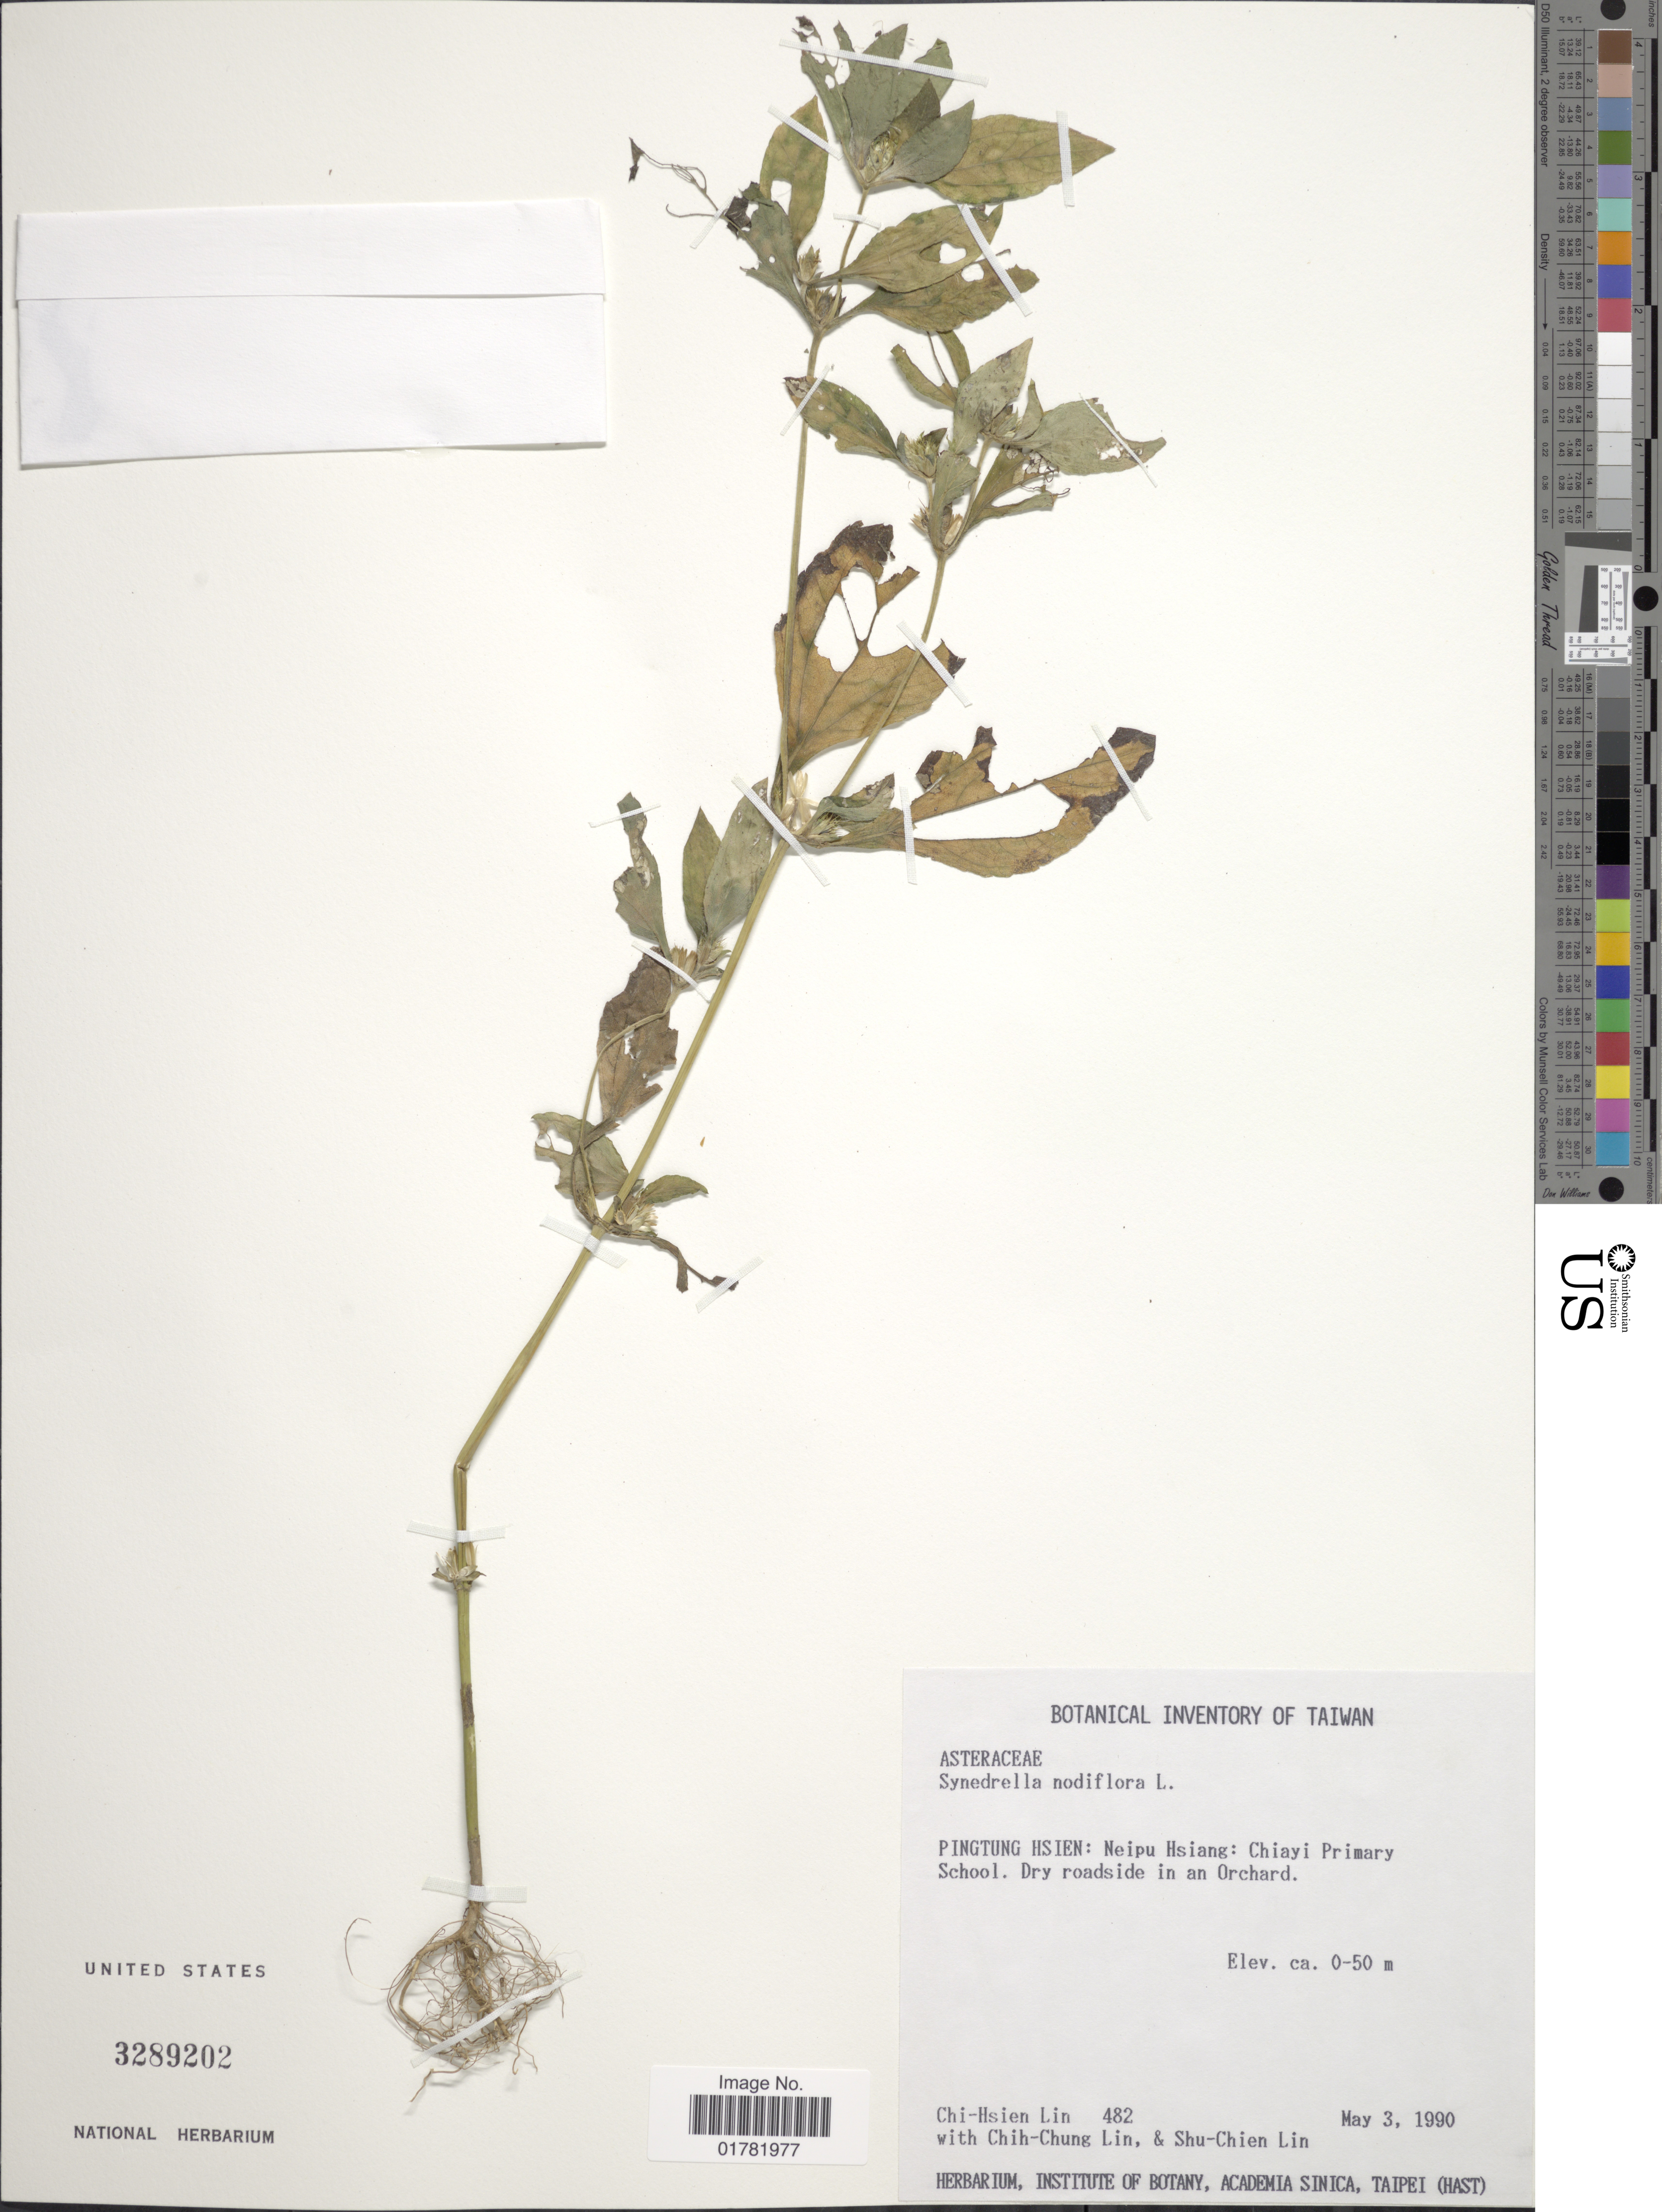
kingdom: Plantae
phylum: Tracheophyta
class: Magnoliopsida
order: Asterales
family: Asteraceae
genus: Synedrella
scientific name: Synedrella nodiflora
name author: (L.) Gaertn.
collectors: C. Lin, C. Lin & S. Lin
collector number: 482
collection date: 1990-05-03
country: Taiwan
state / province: Pingtung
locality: Pingtung Hsien: Neipu Hsiang: Chiayi Primary School. Dry roadside in an Orchard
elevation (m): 0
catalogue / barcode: US 3289202